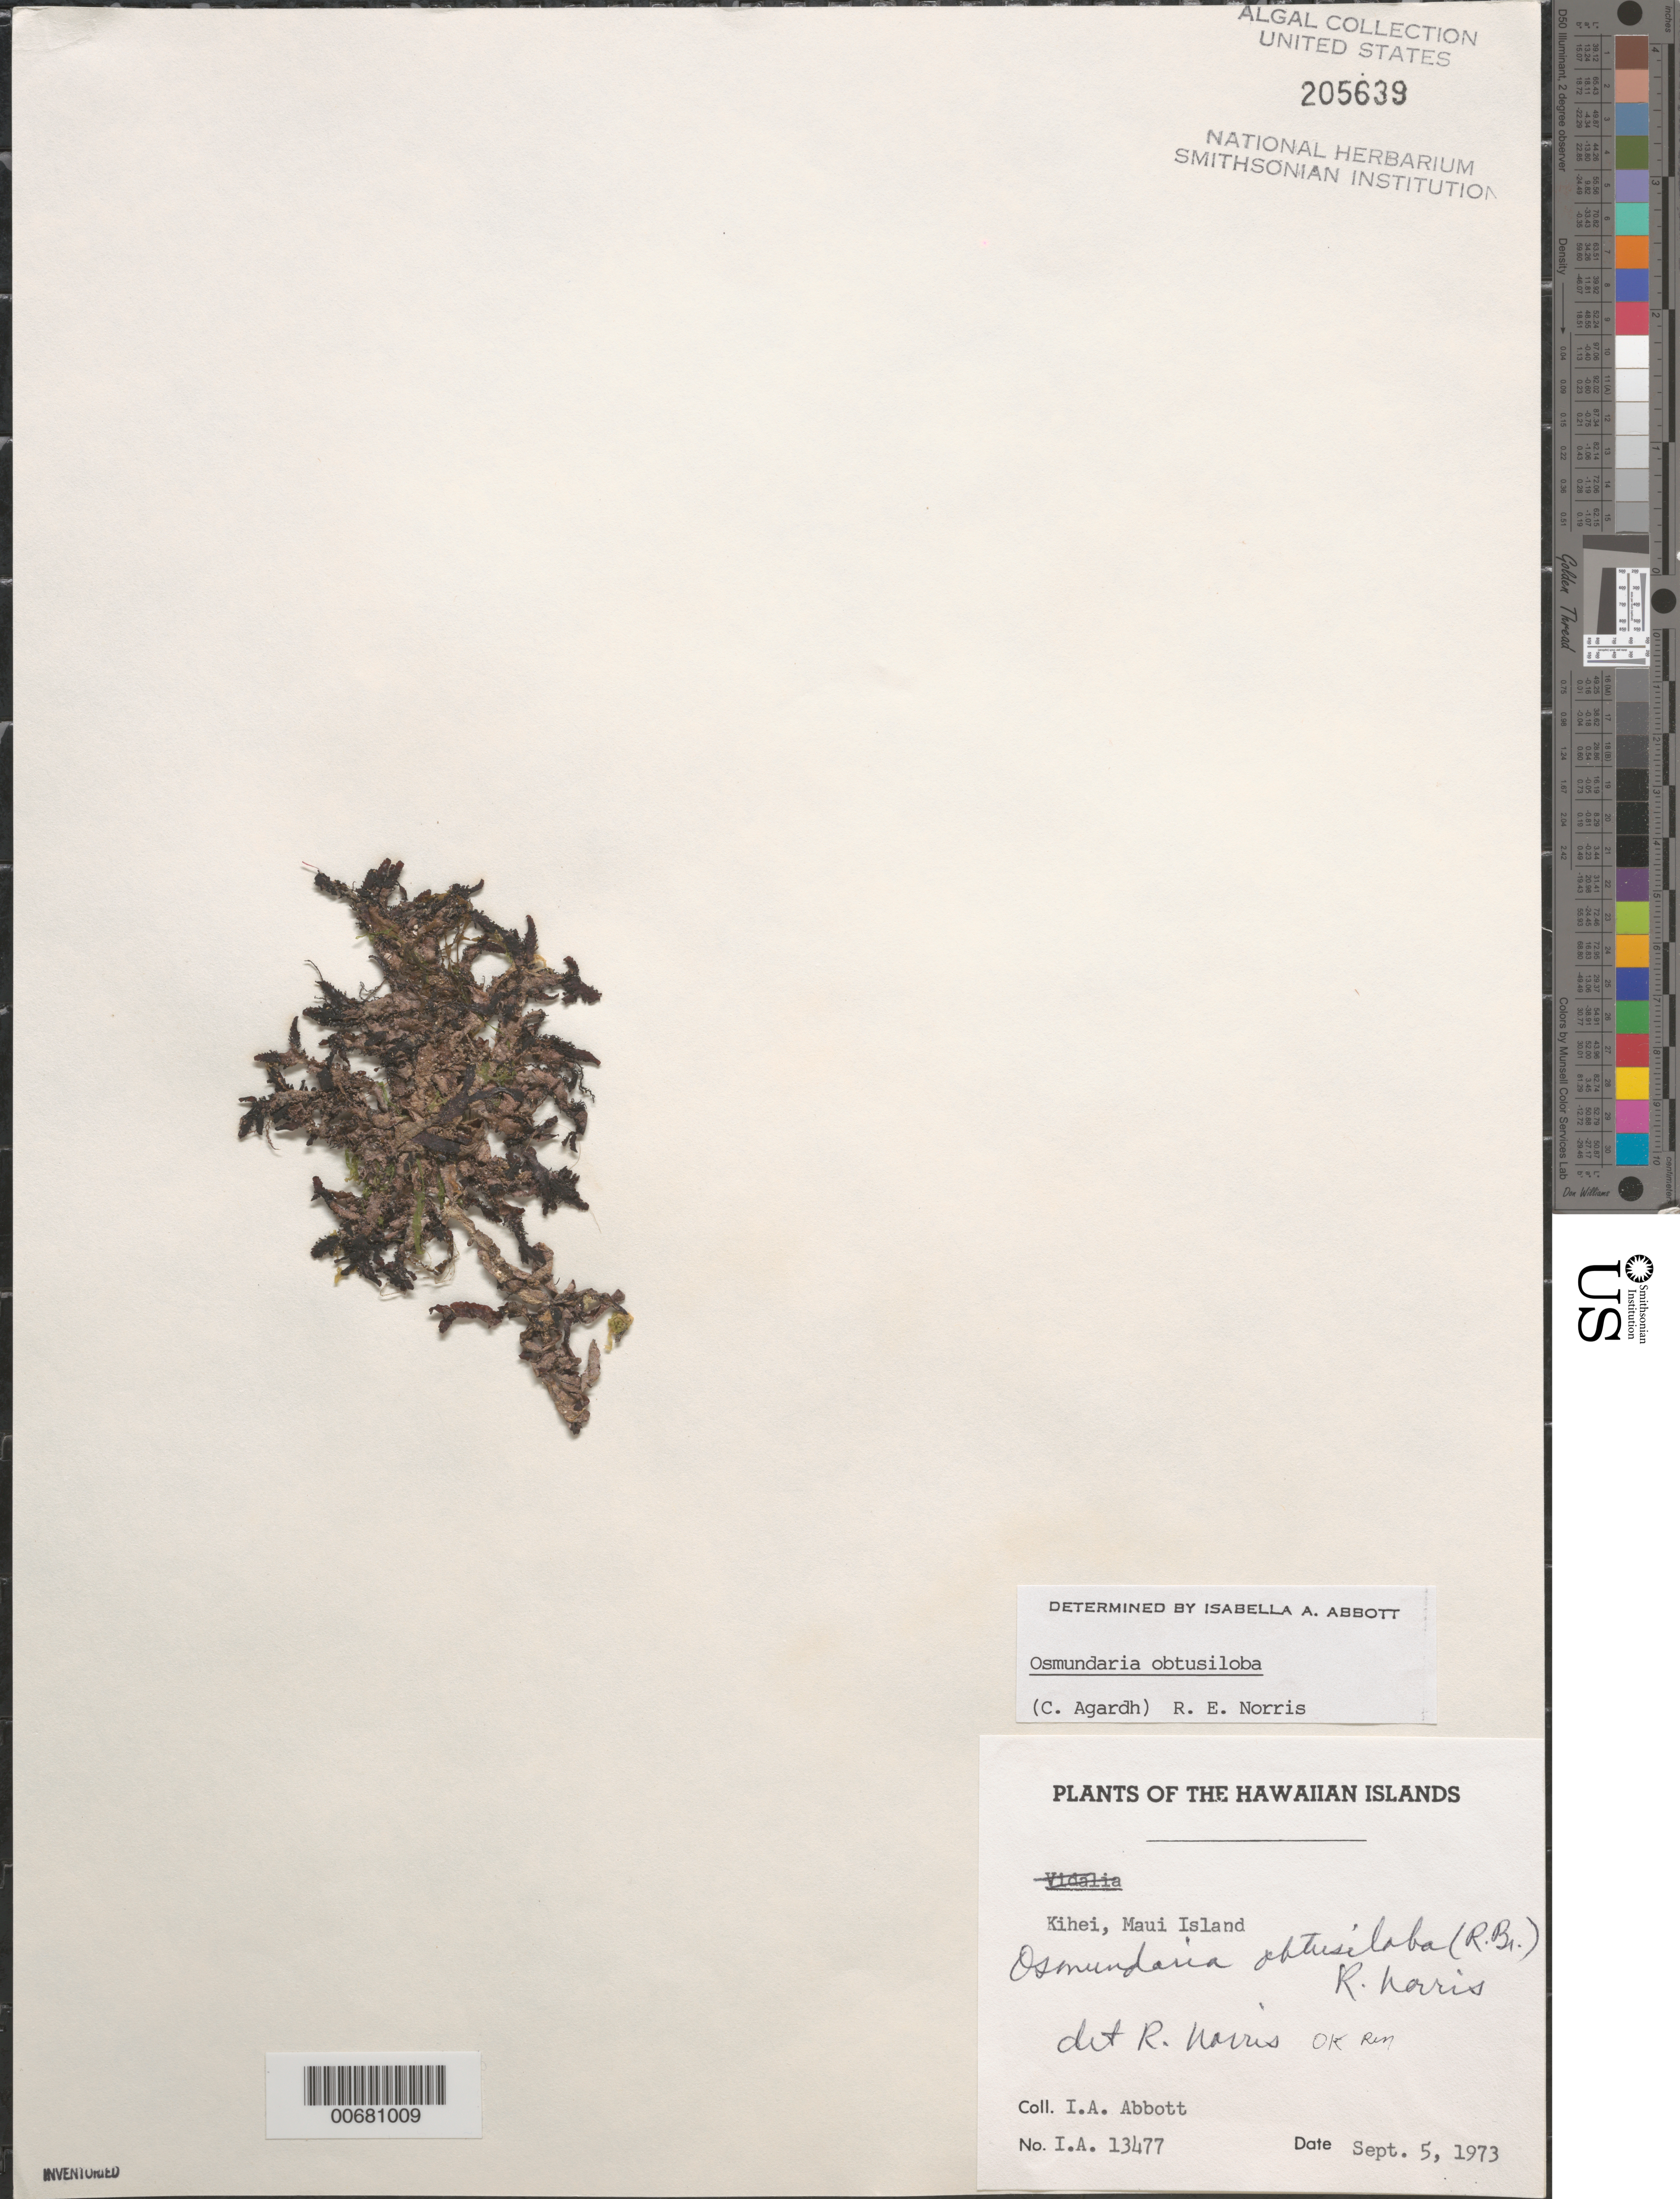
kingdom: Plantae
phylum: Rhodophyta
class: Florideophyceae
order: Ceramiales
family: Rhodomelaceae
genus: Osmundaria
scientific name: Osmundaria obtusiloba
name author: (C. Agardh) R.E. Norris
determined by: Abbott, Isabella A.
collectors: I. A. Abbott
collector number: IAA 13477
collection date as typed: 05 Sep 1973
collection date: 1973-09-05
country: United States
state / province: Hawaii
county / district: Maui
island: Maui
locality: Kihei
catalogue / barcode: US 205639